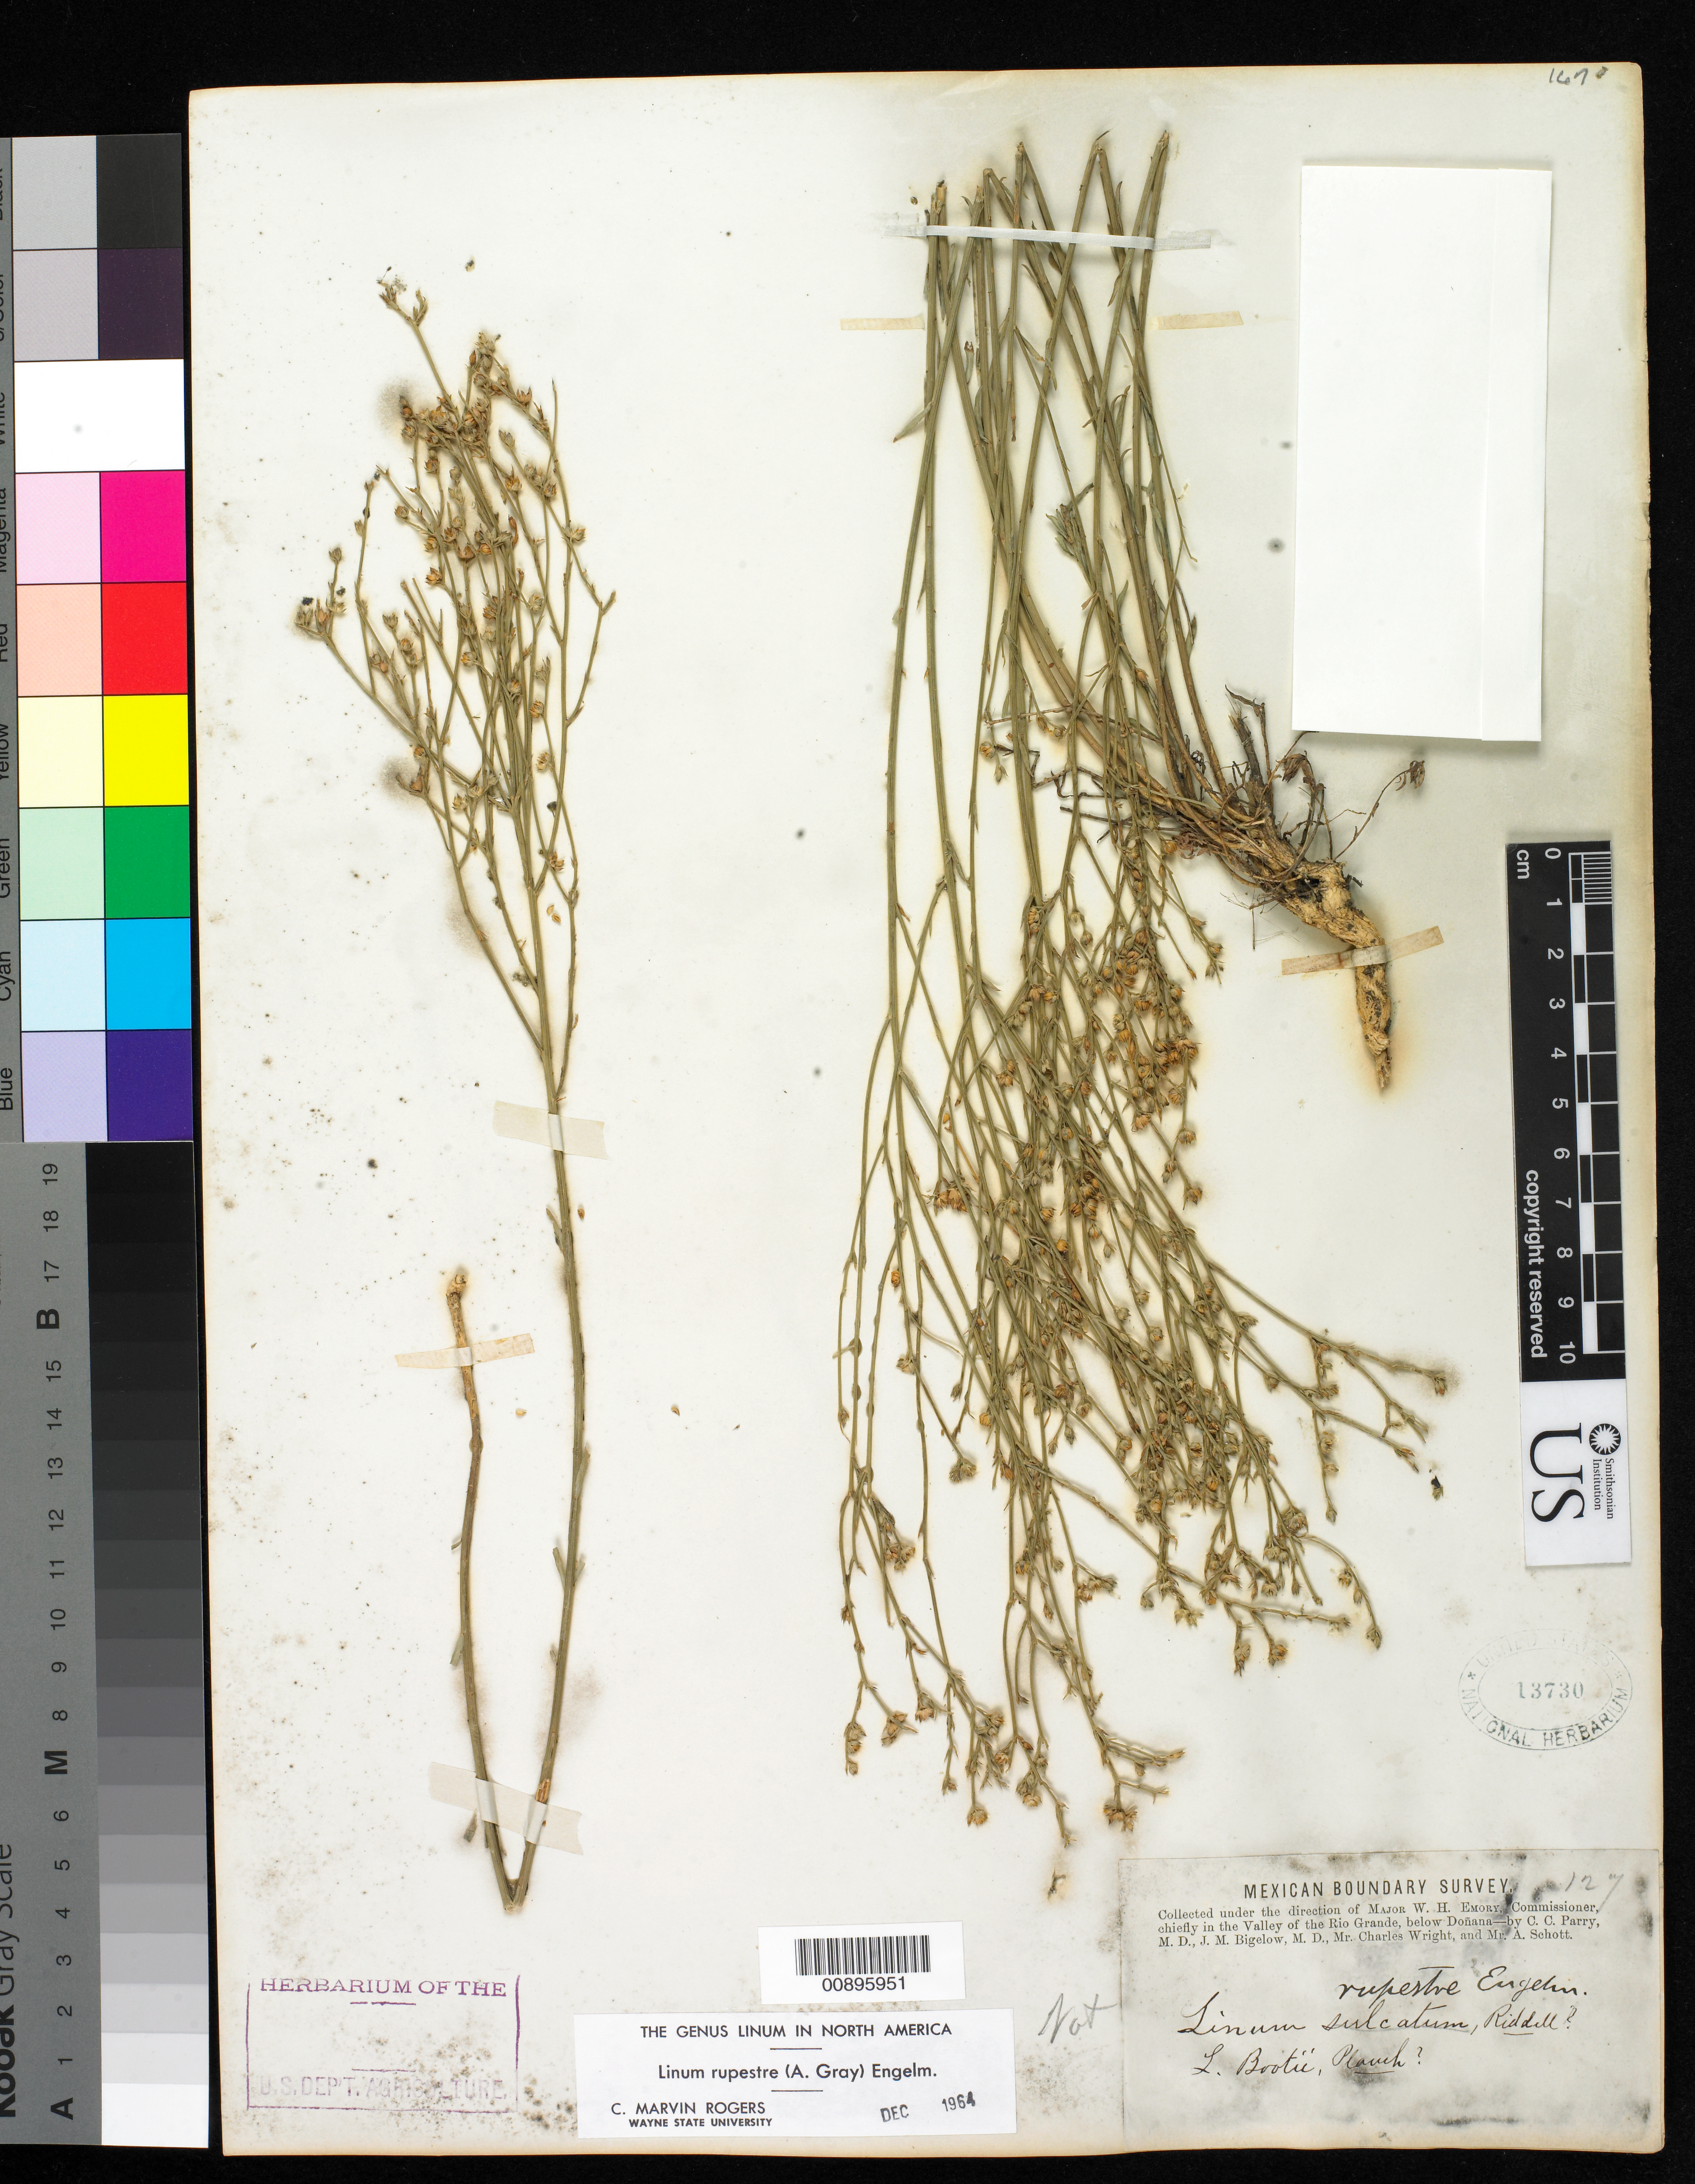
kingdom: Plantae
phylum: Tracheophyta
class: Magnoliopsida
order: Malpighiales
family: Linaceae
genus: Linum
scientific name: Linum rupestre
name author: (A. Gray) Engelm. ex A. Gray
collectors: C. C. Parry, J. M. Bigelow, C. Wright & A. C. V. Schott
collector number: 127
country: United States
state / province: New Mexico / Texas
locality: Valley of the Rio Grande, below Doñana.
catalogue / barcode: US 13730